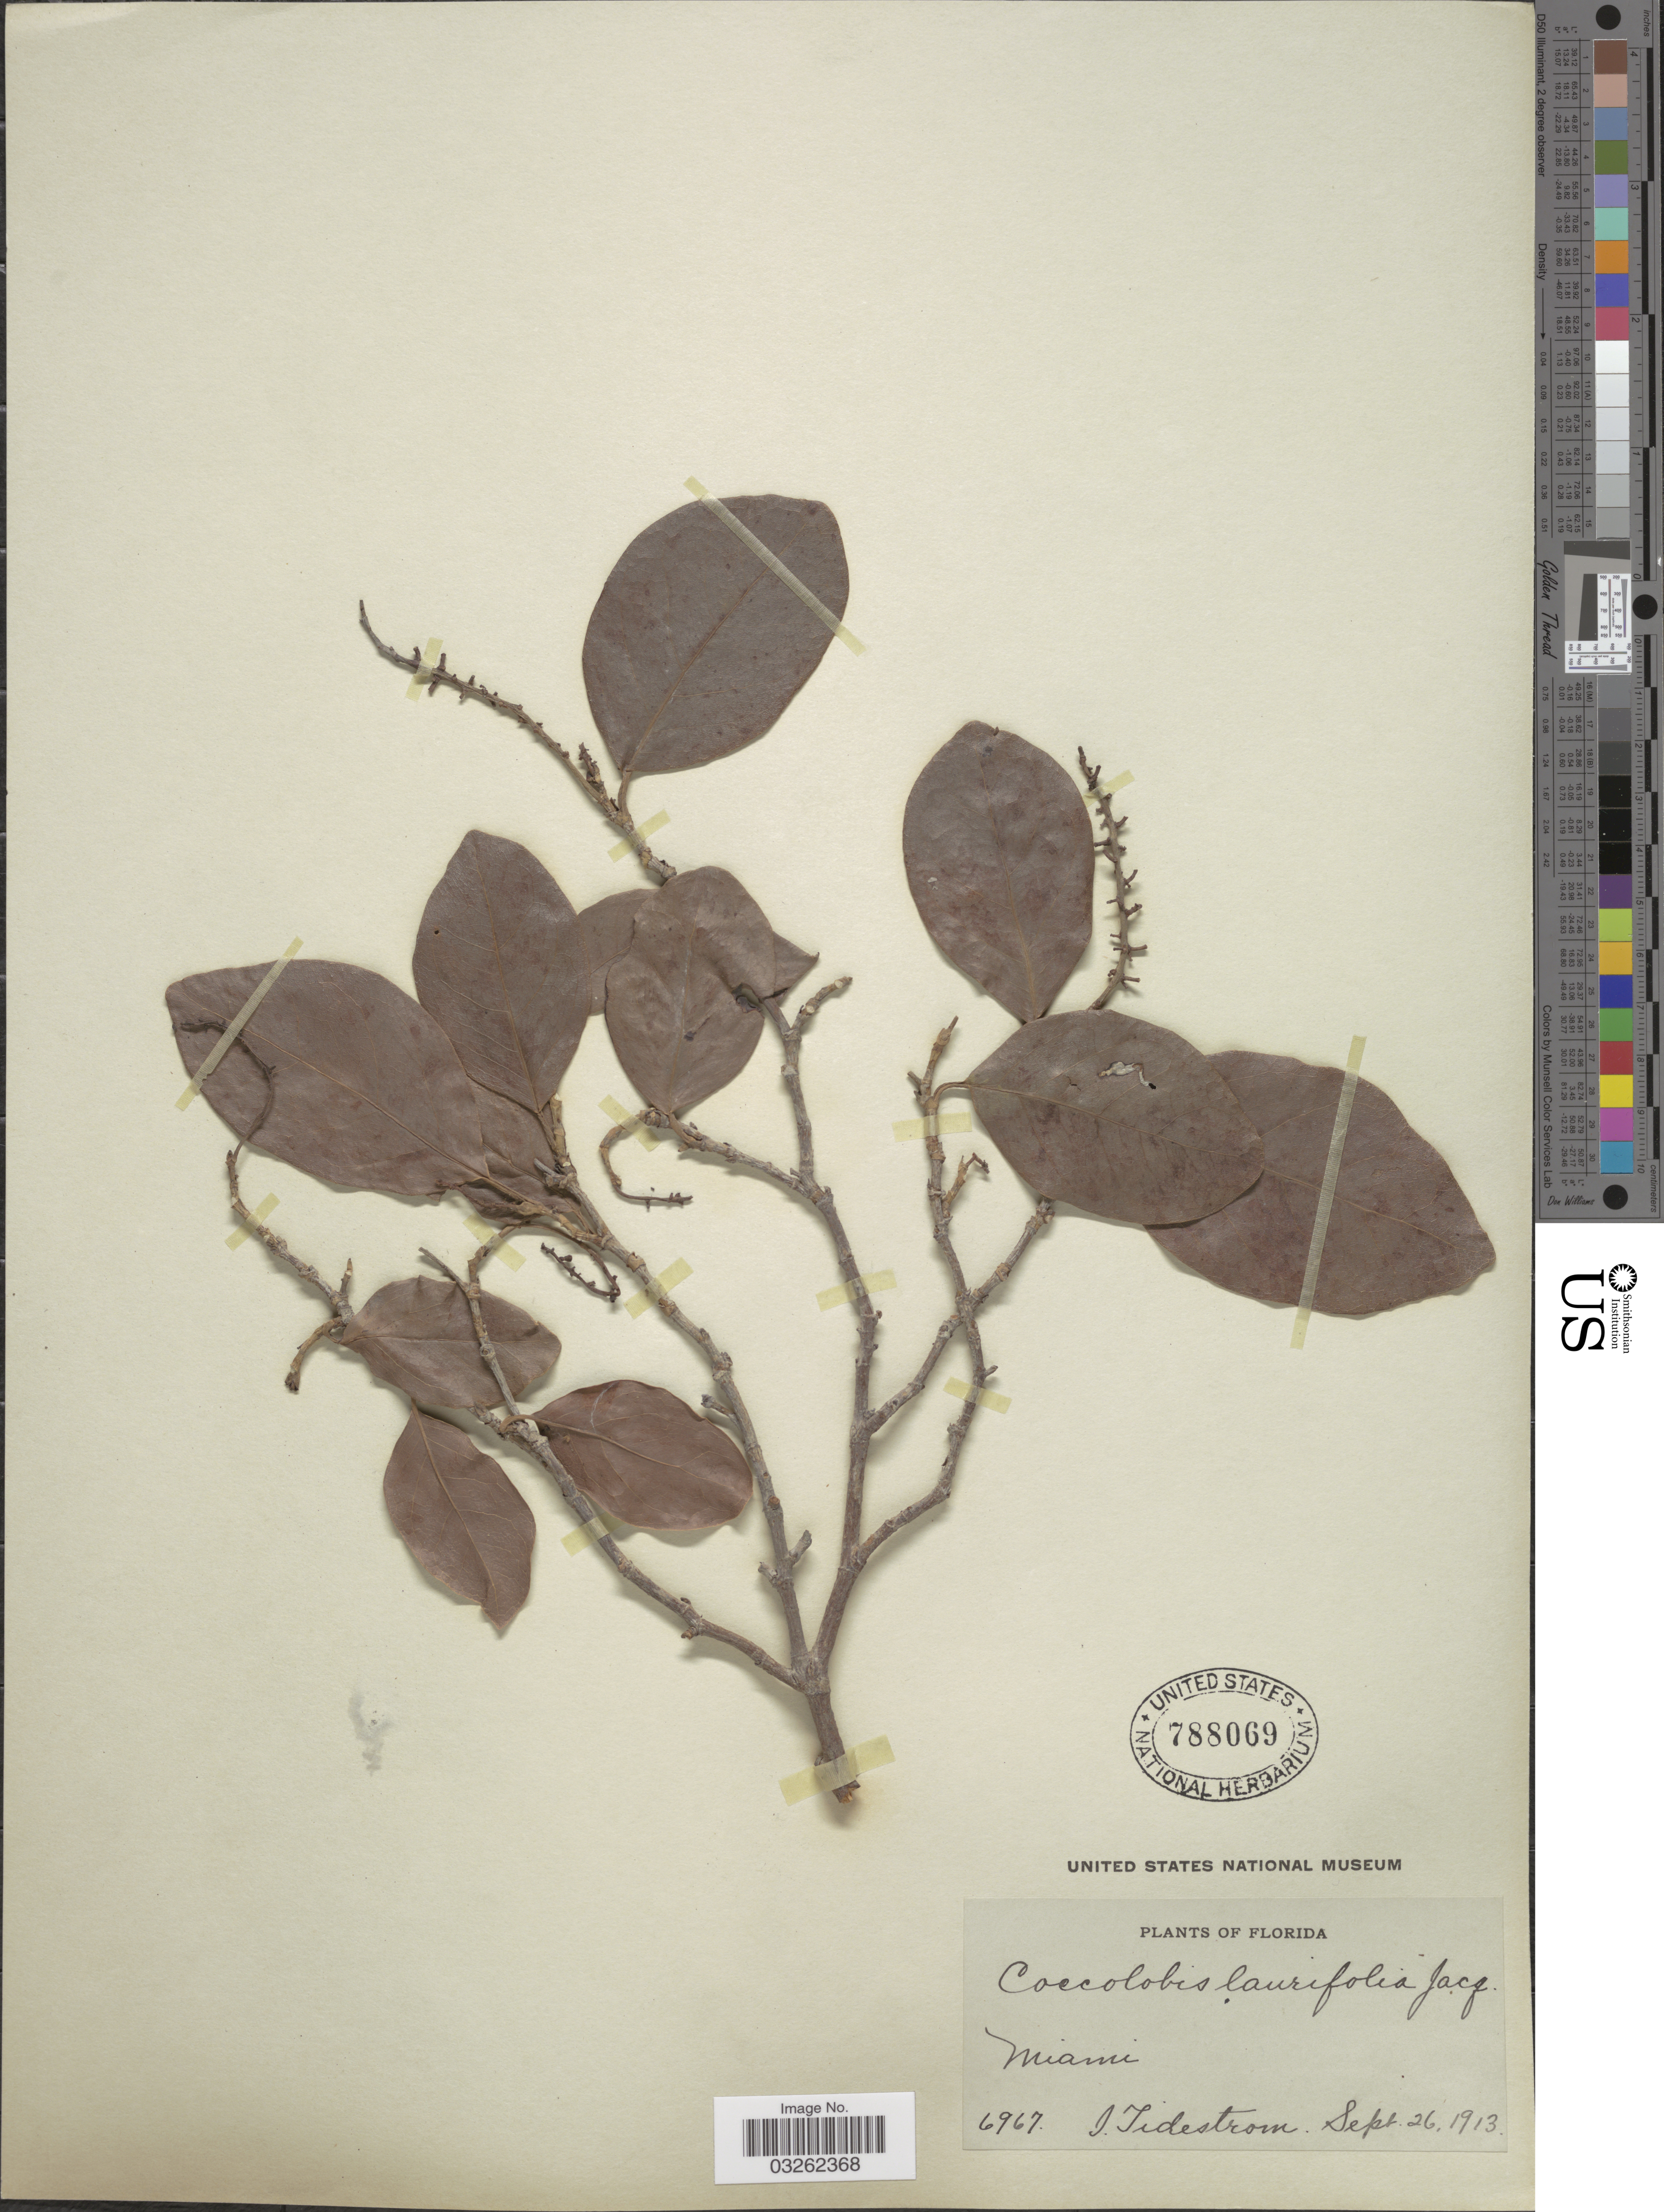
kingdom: Plantae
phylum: Tracheophyta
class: Magnoliopsida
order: Caryophyllales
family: Polygonaceae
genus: Coccoloba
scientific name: Coccoloba floridana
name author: Meisn. in DC.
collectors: I. F. Tidestrom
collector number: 6967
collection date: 1913-09-26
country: United States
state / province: Florida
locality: Miami.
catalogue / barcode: US 788069